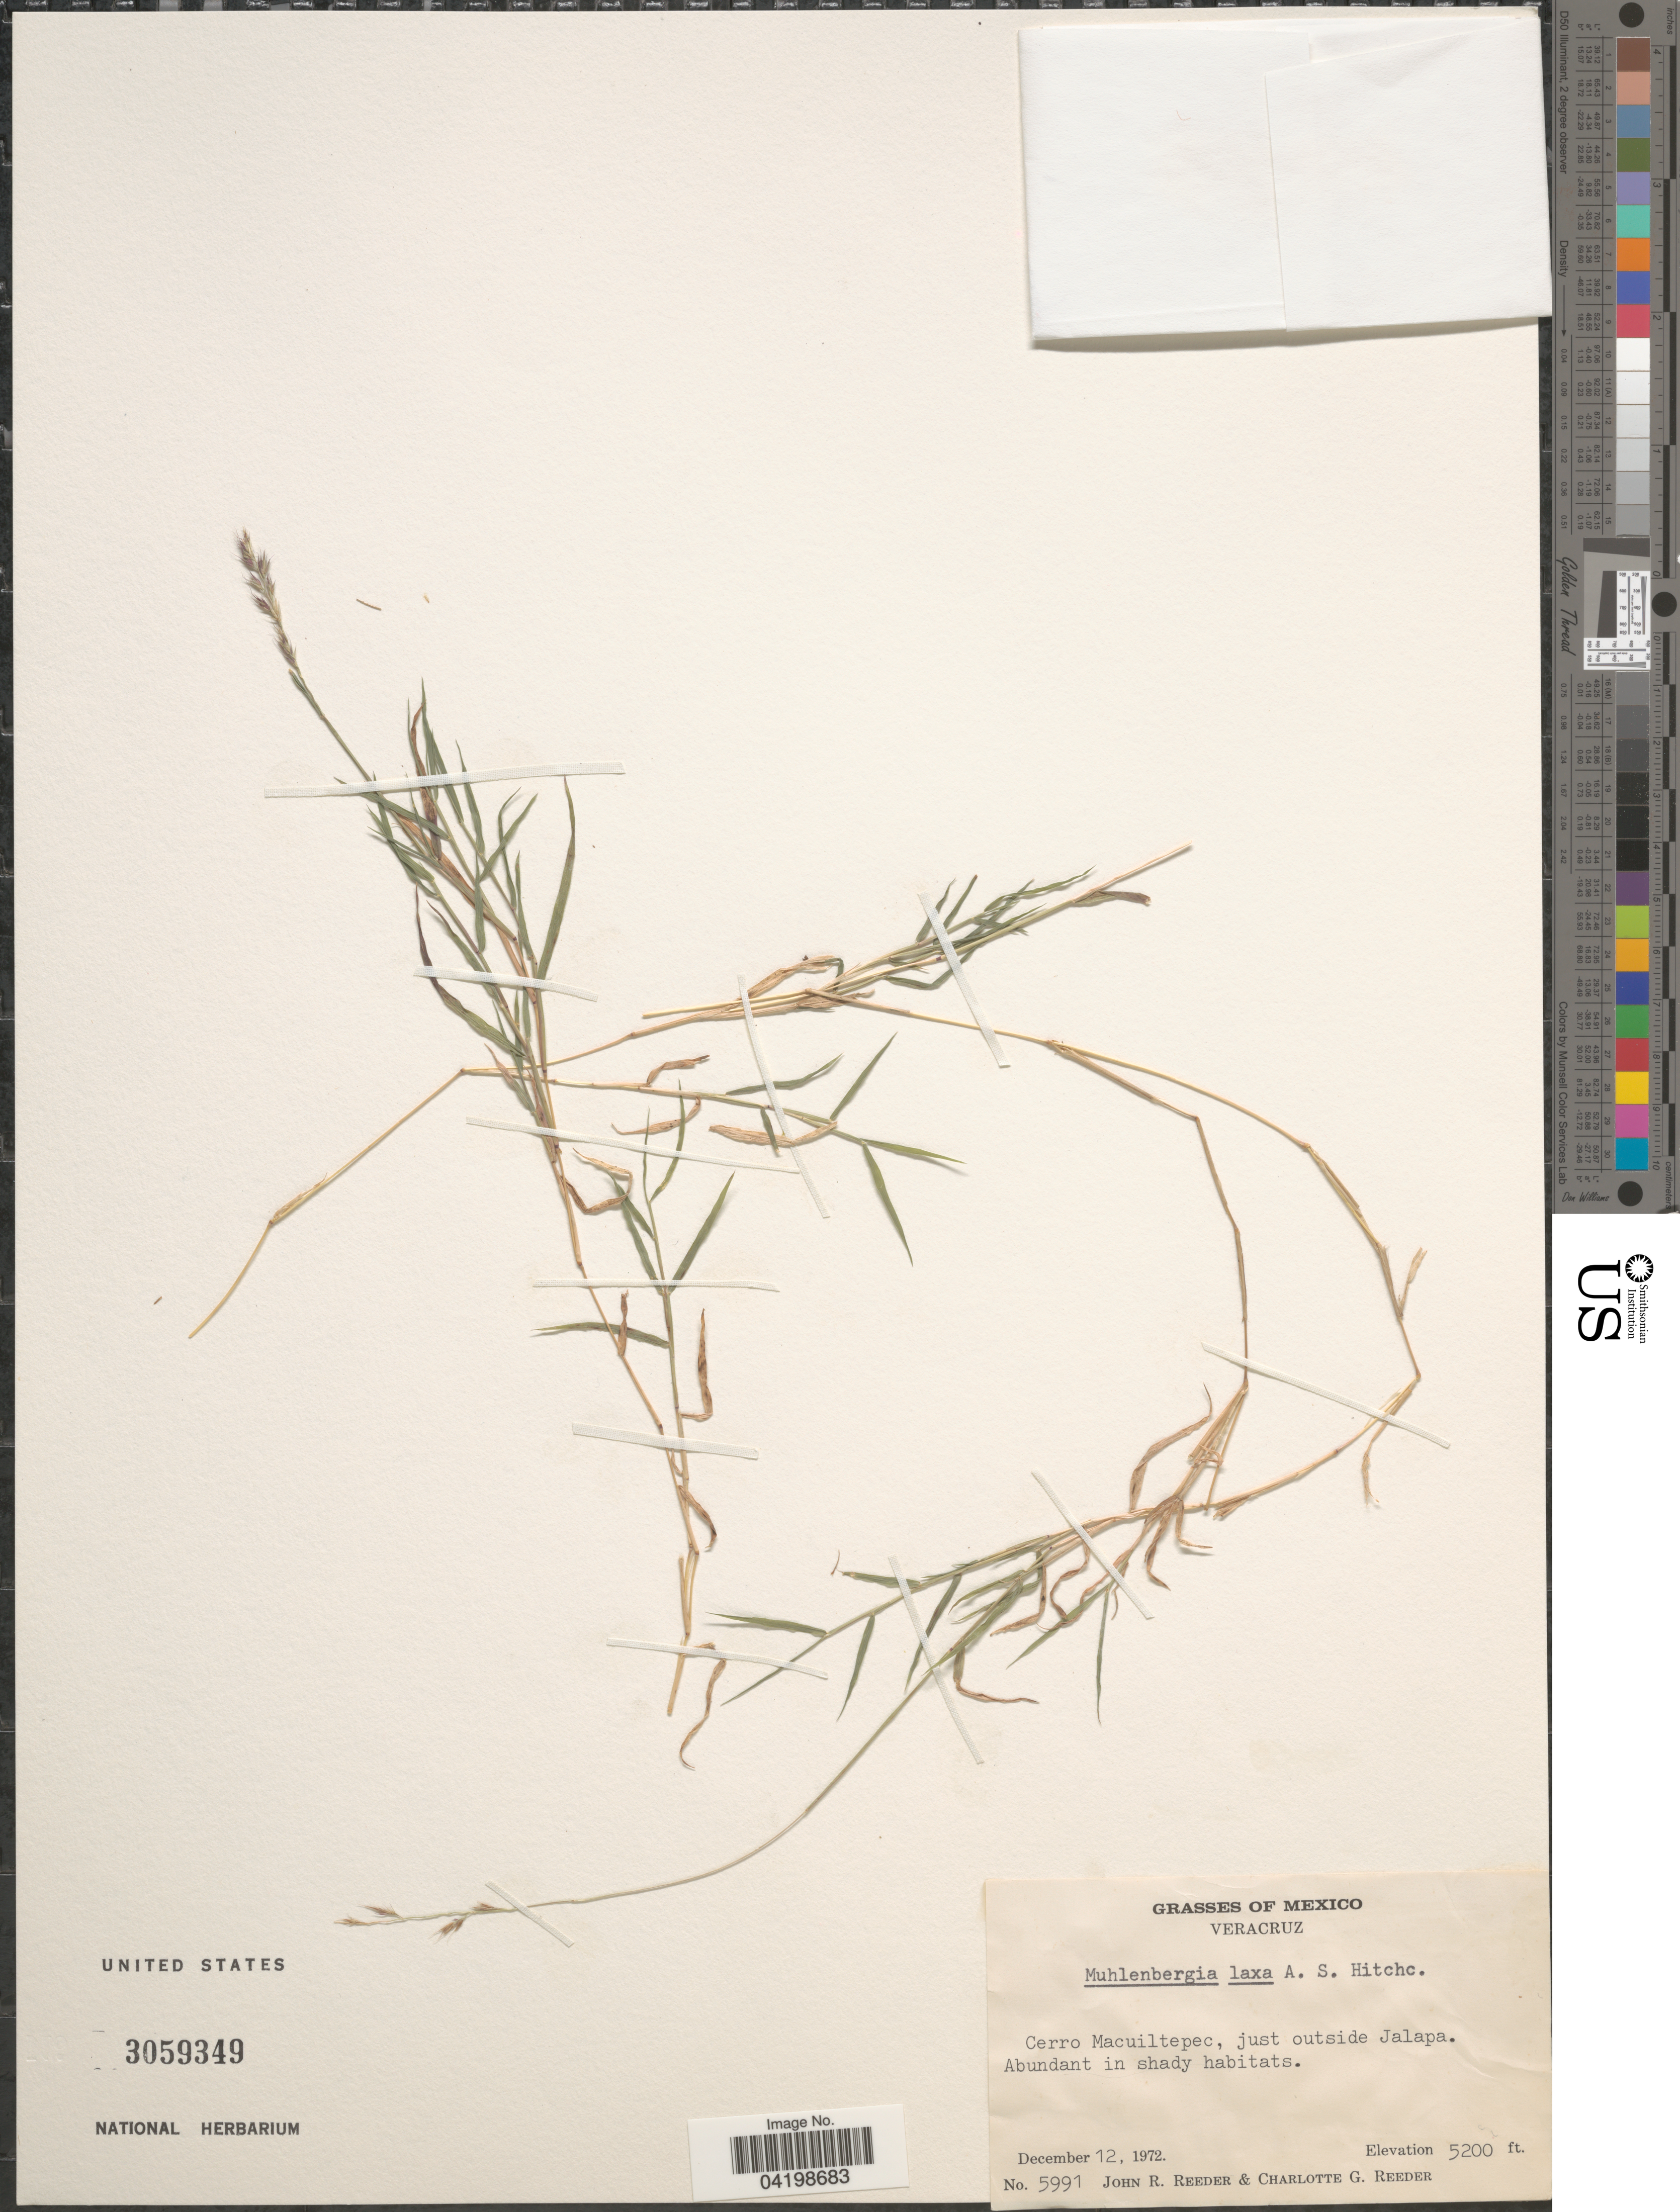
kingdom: Plantae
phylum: Tracheophyta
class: Liliopsida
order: Poales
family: Poaceae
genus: Muhlenbergia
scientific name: Muhlenbergia laxa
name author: Hitchc.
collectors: J. R. Reeder & C. G. Reeder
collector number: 5991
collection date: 1972-12-12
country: Mexico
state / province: Veracruz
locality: Veracruz. Cerro Macuiltepec, just outside Jalapa.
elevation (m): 1585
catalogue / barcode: US 3059349